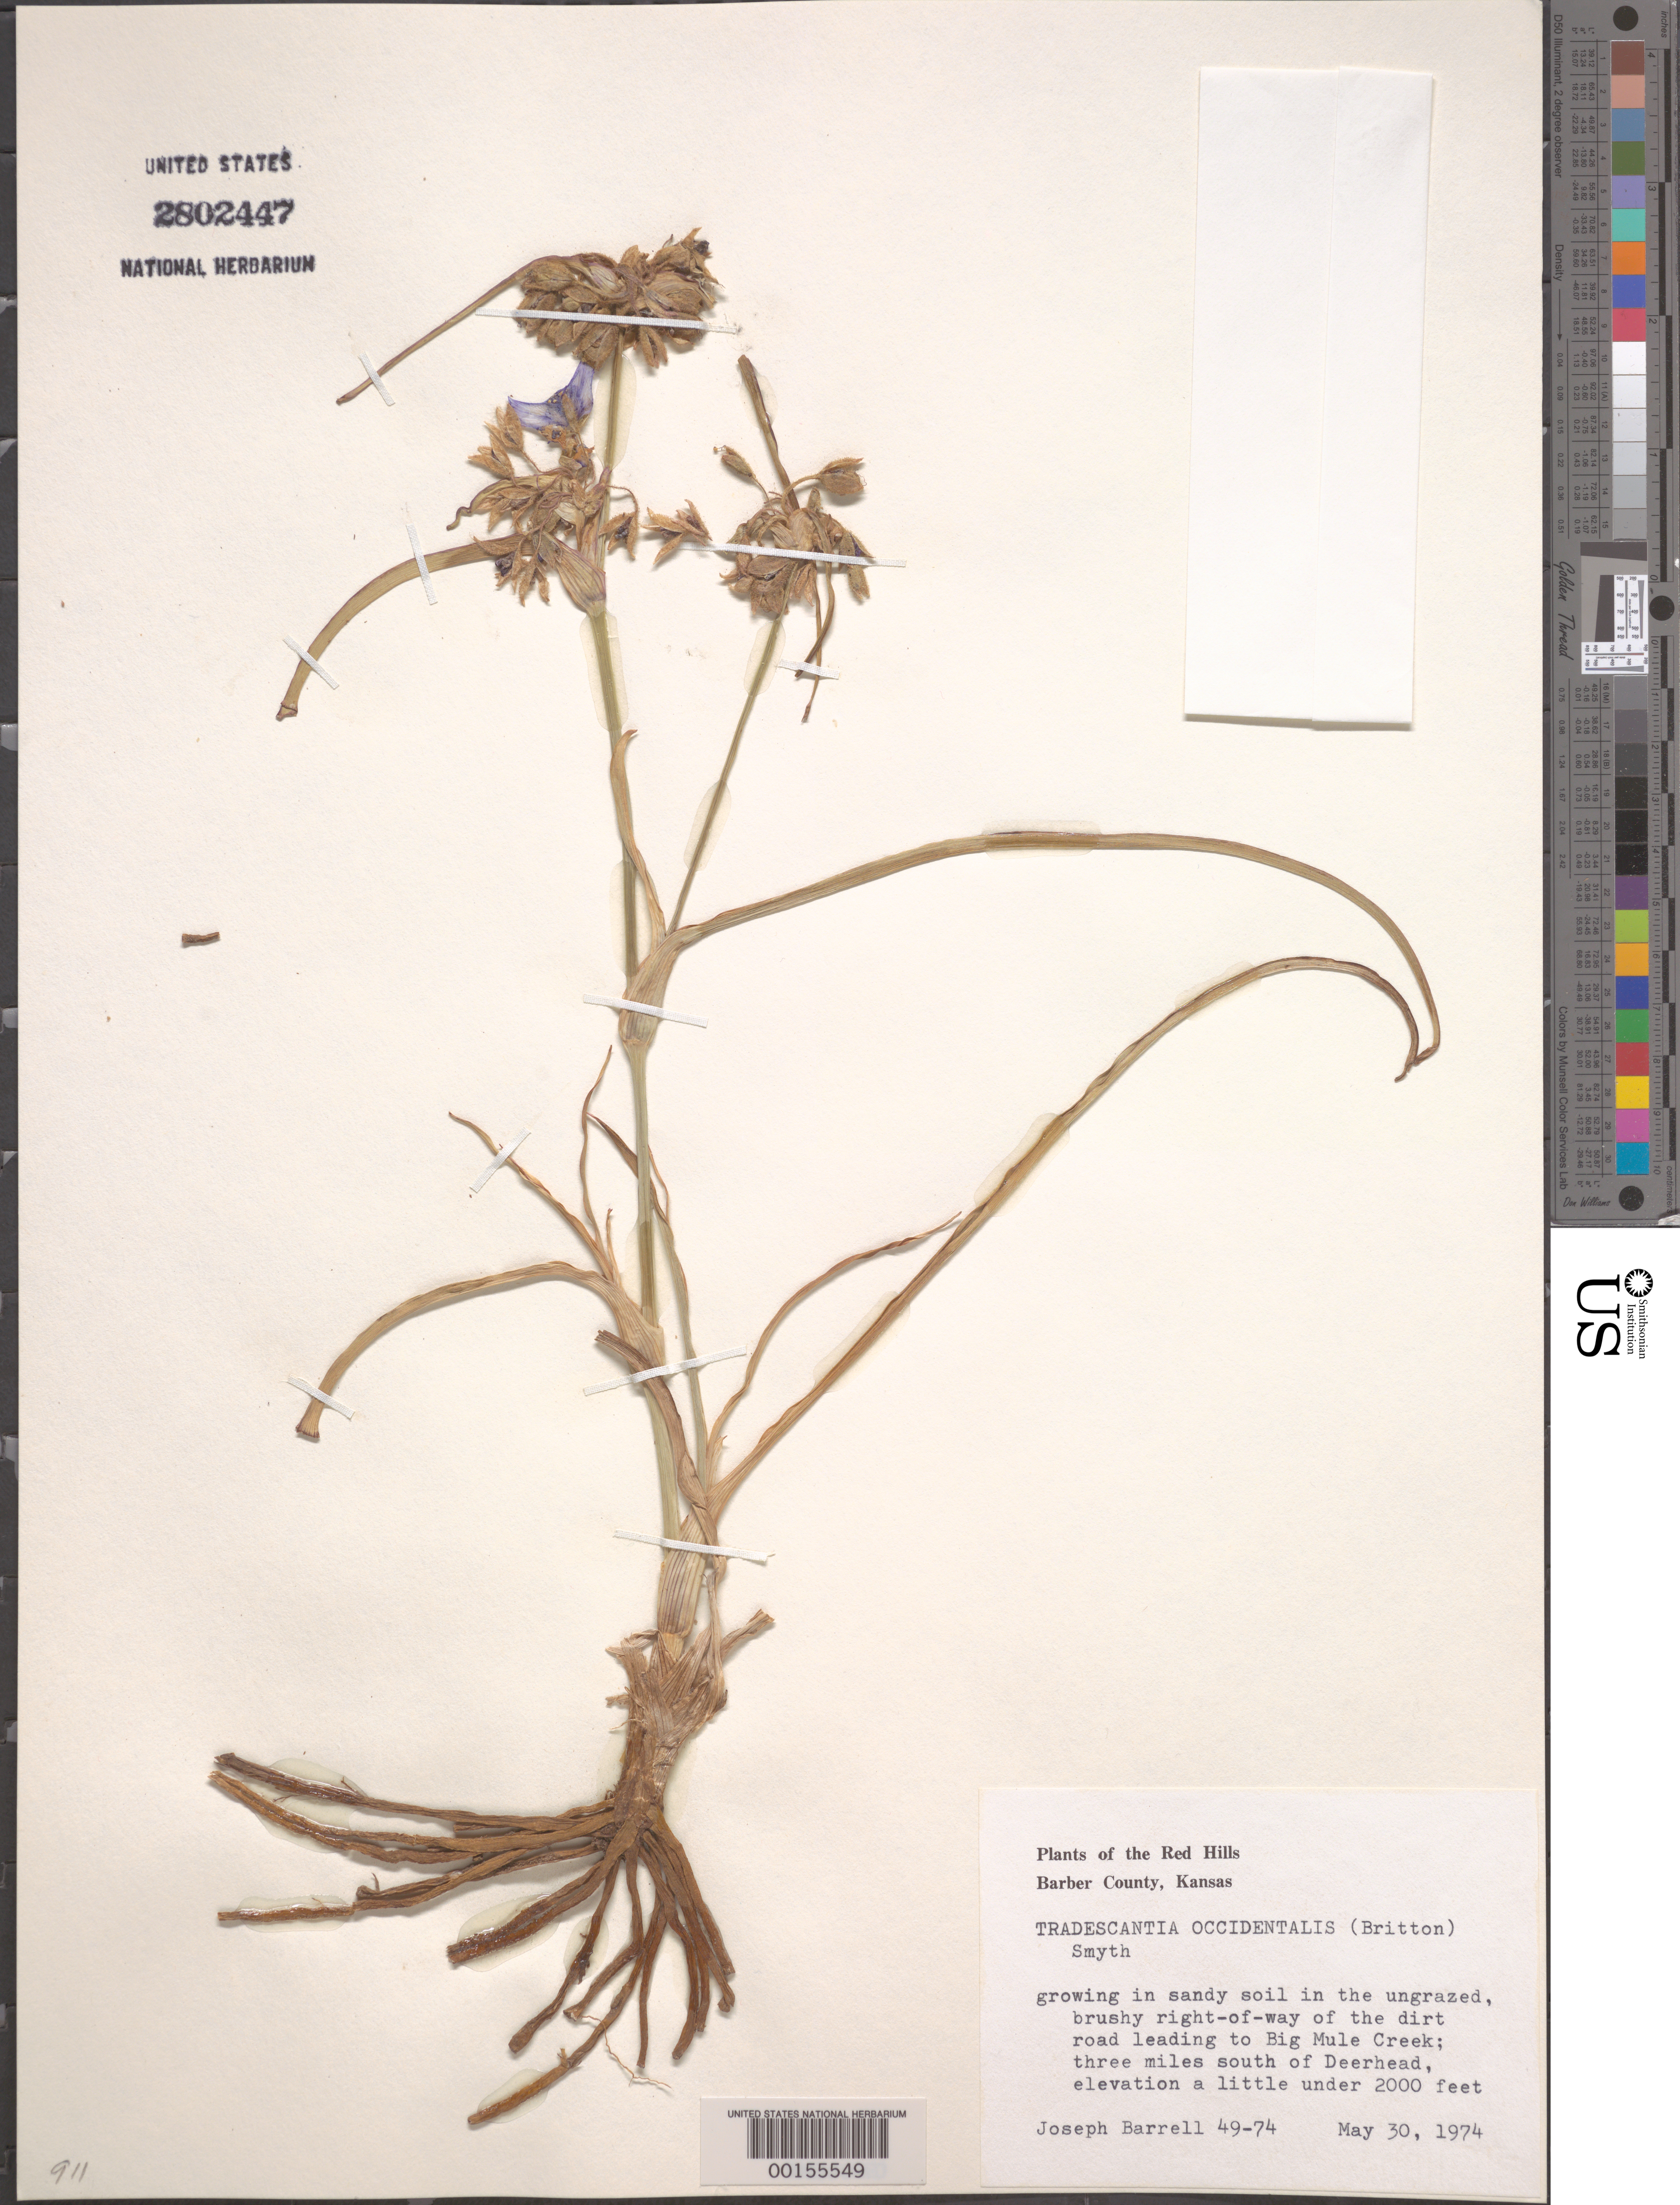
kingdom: Plantae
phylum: Tracheophyta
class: Liliopsida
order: Commelinales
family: Commelinaceae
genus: Tradescantia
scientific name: Tradescantia occidentalis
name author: (Britton) Smyth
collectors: J. Barrell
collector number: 49-74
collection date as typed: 30 May 1974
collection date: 1974-05-30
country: United States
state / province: Kansas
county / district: Barber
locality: S of deerhead, road to big mule creek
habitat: Sandy soil in ungrazed, brushy area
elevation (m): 610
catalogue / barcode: US 2802447